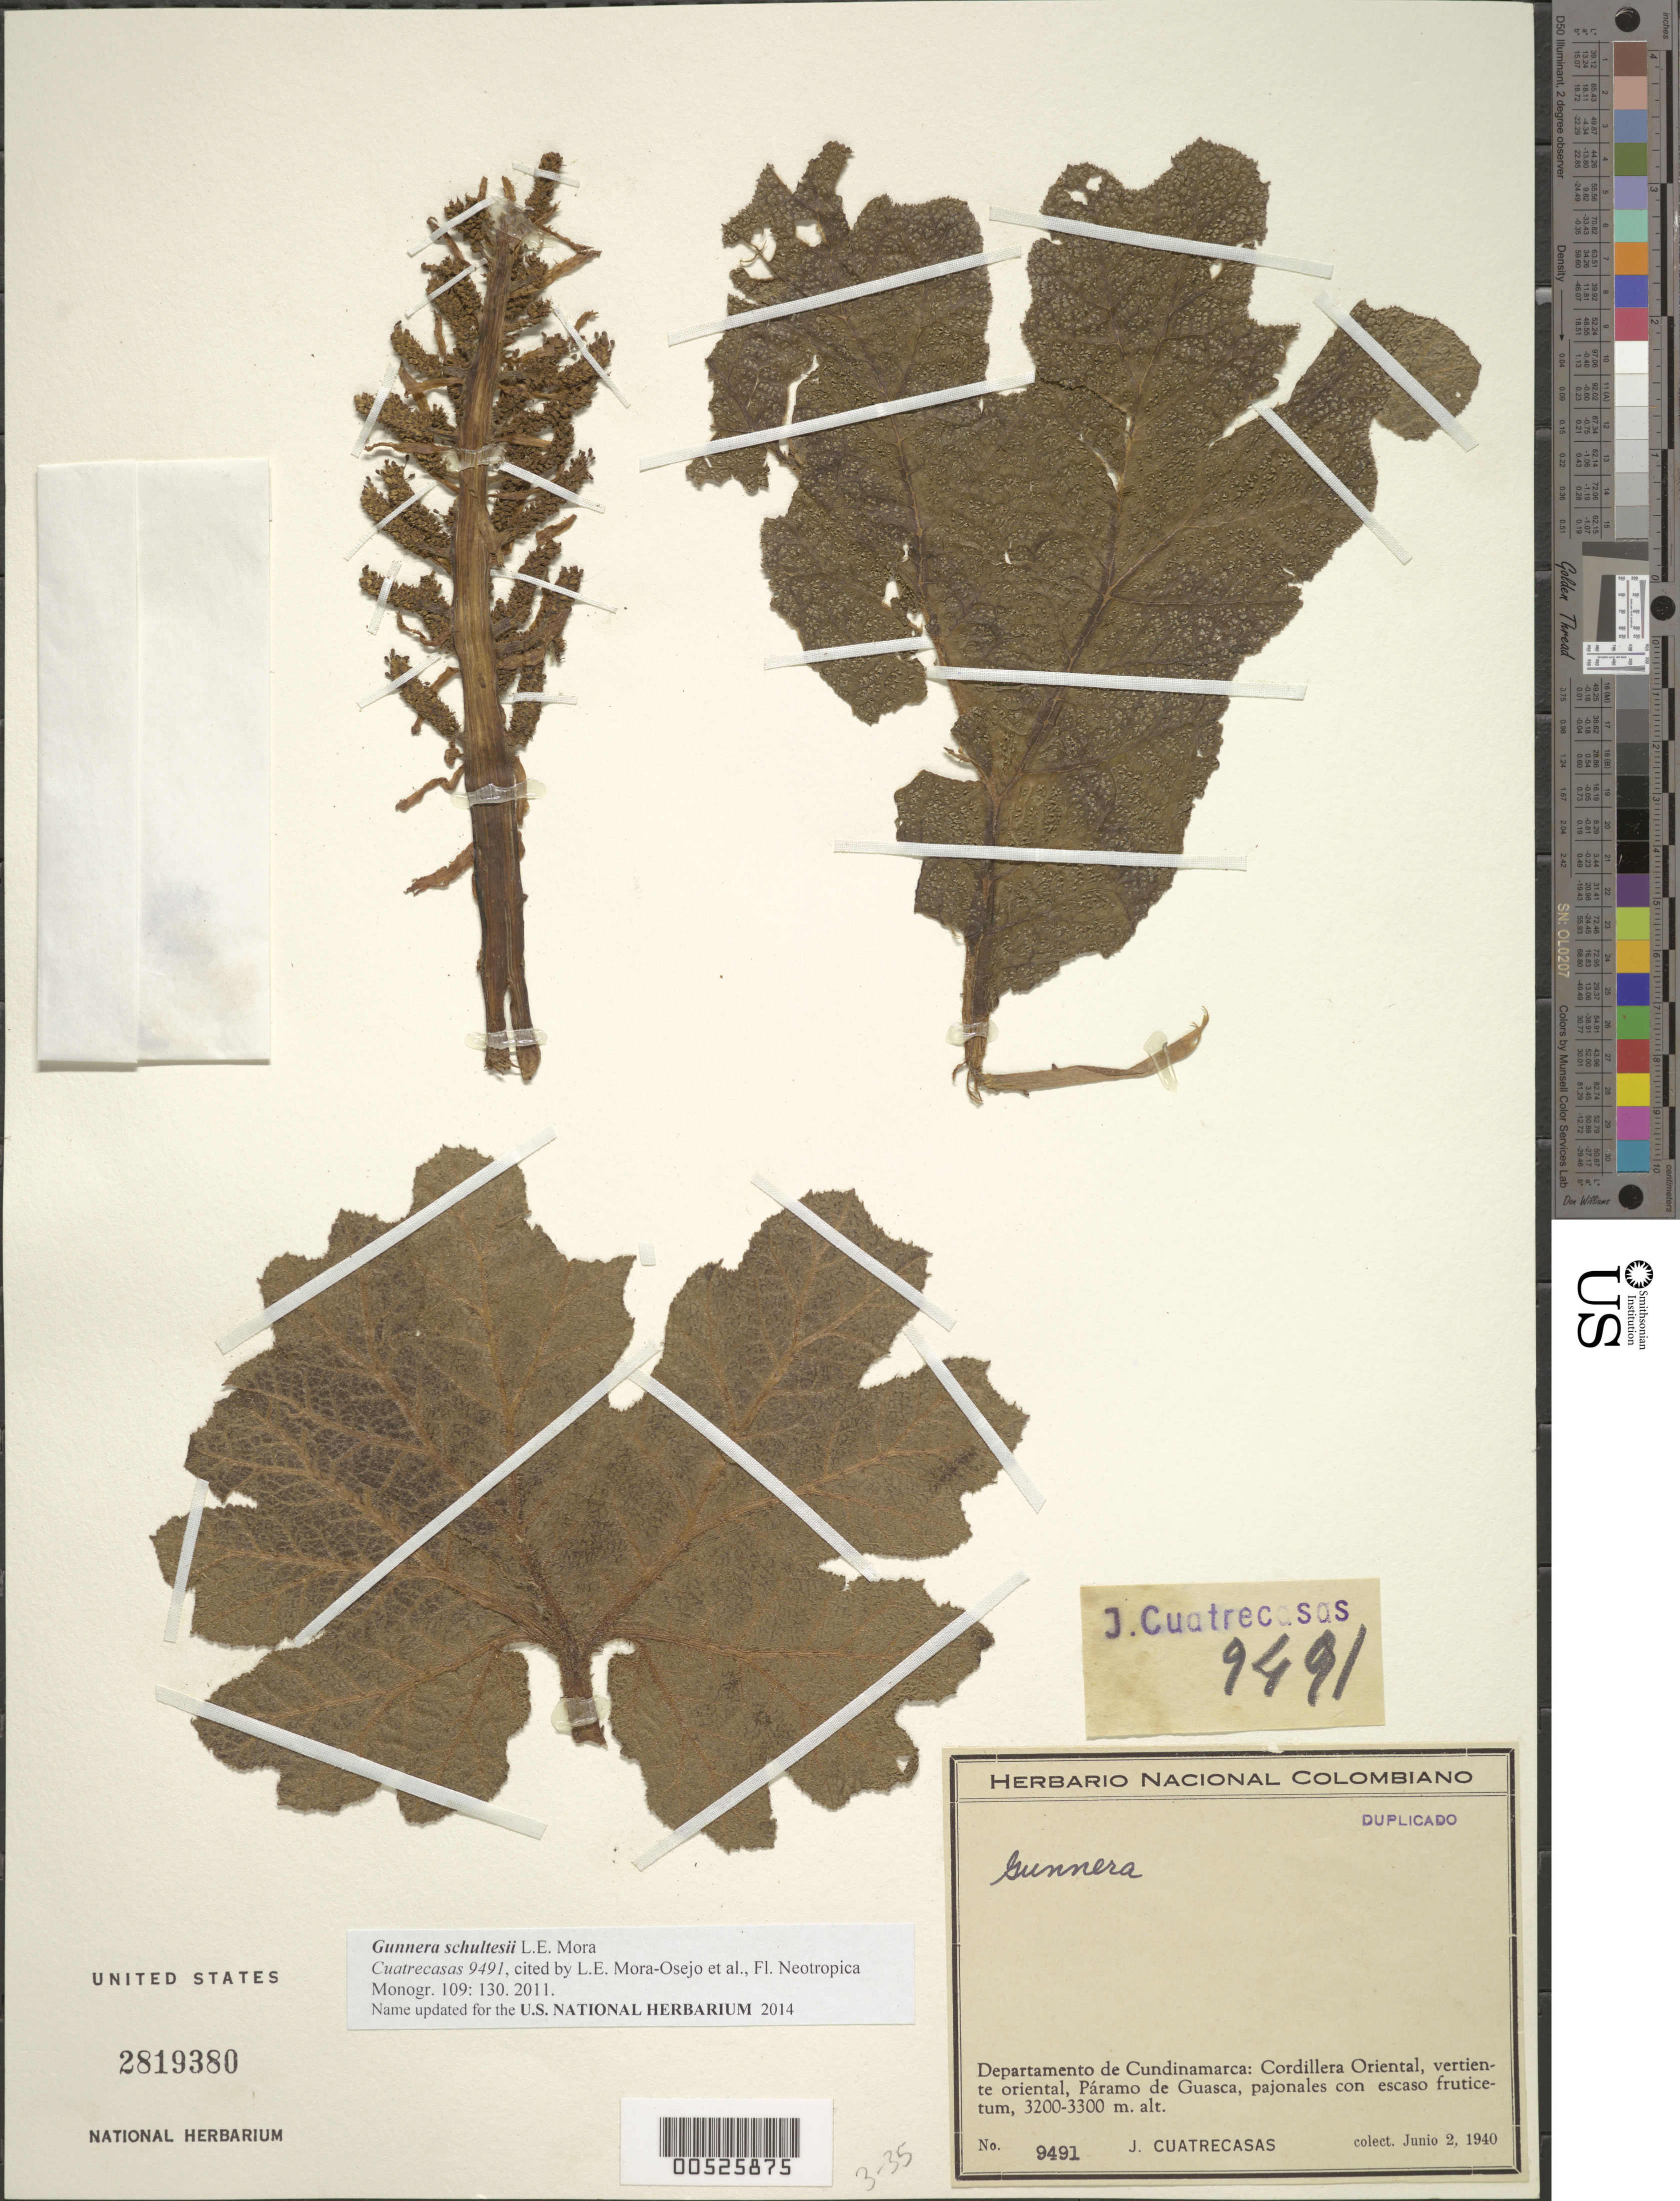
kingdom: Plantae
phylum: Tracheophyta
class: Magnoliopsida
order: Gunnerales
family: Gunneraceae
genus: Gunnera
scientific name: Gunnera schultesii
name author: L.E. Mora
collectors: J. Cuatrecasas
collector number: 9491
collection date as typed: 02 Jun 1940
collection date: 1940-06-02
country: Colombia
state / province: Cundinamarca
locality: Cordillera Oriental, Vertiente Oriental, Páramo de Guasca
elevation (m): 3200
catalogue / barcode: US 2819380